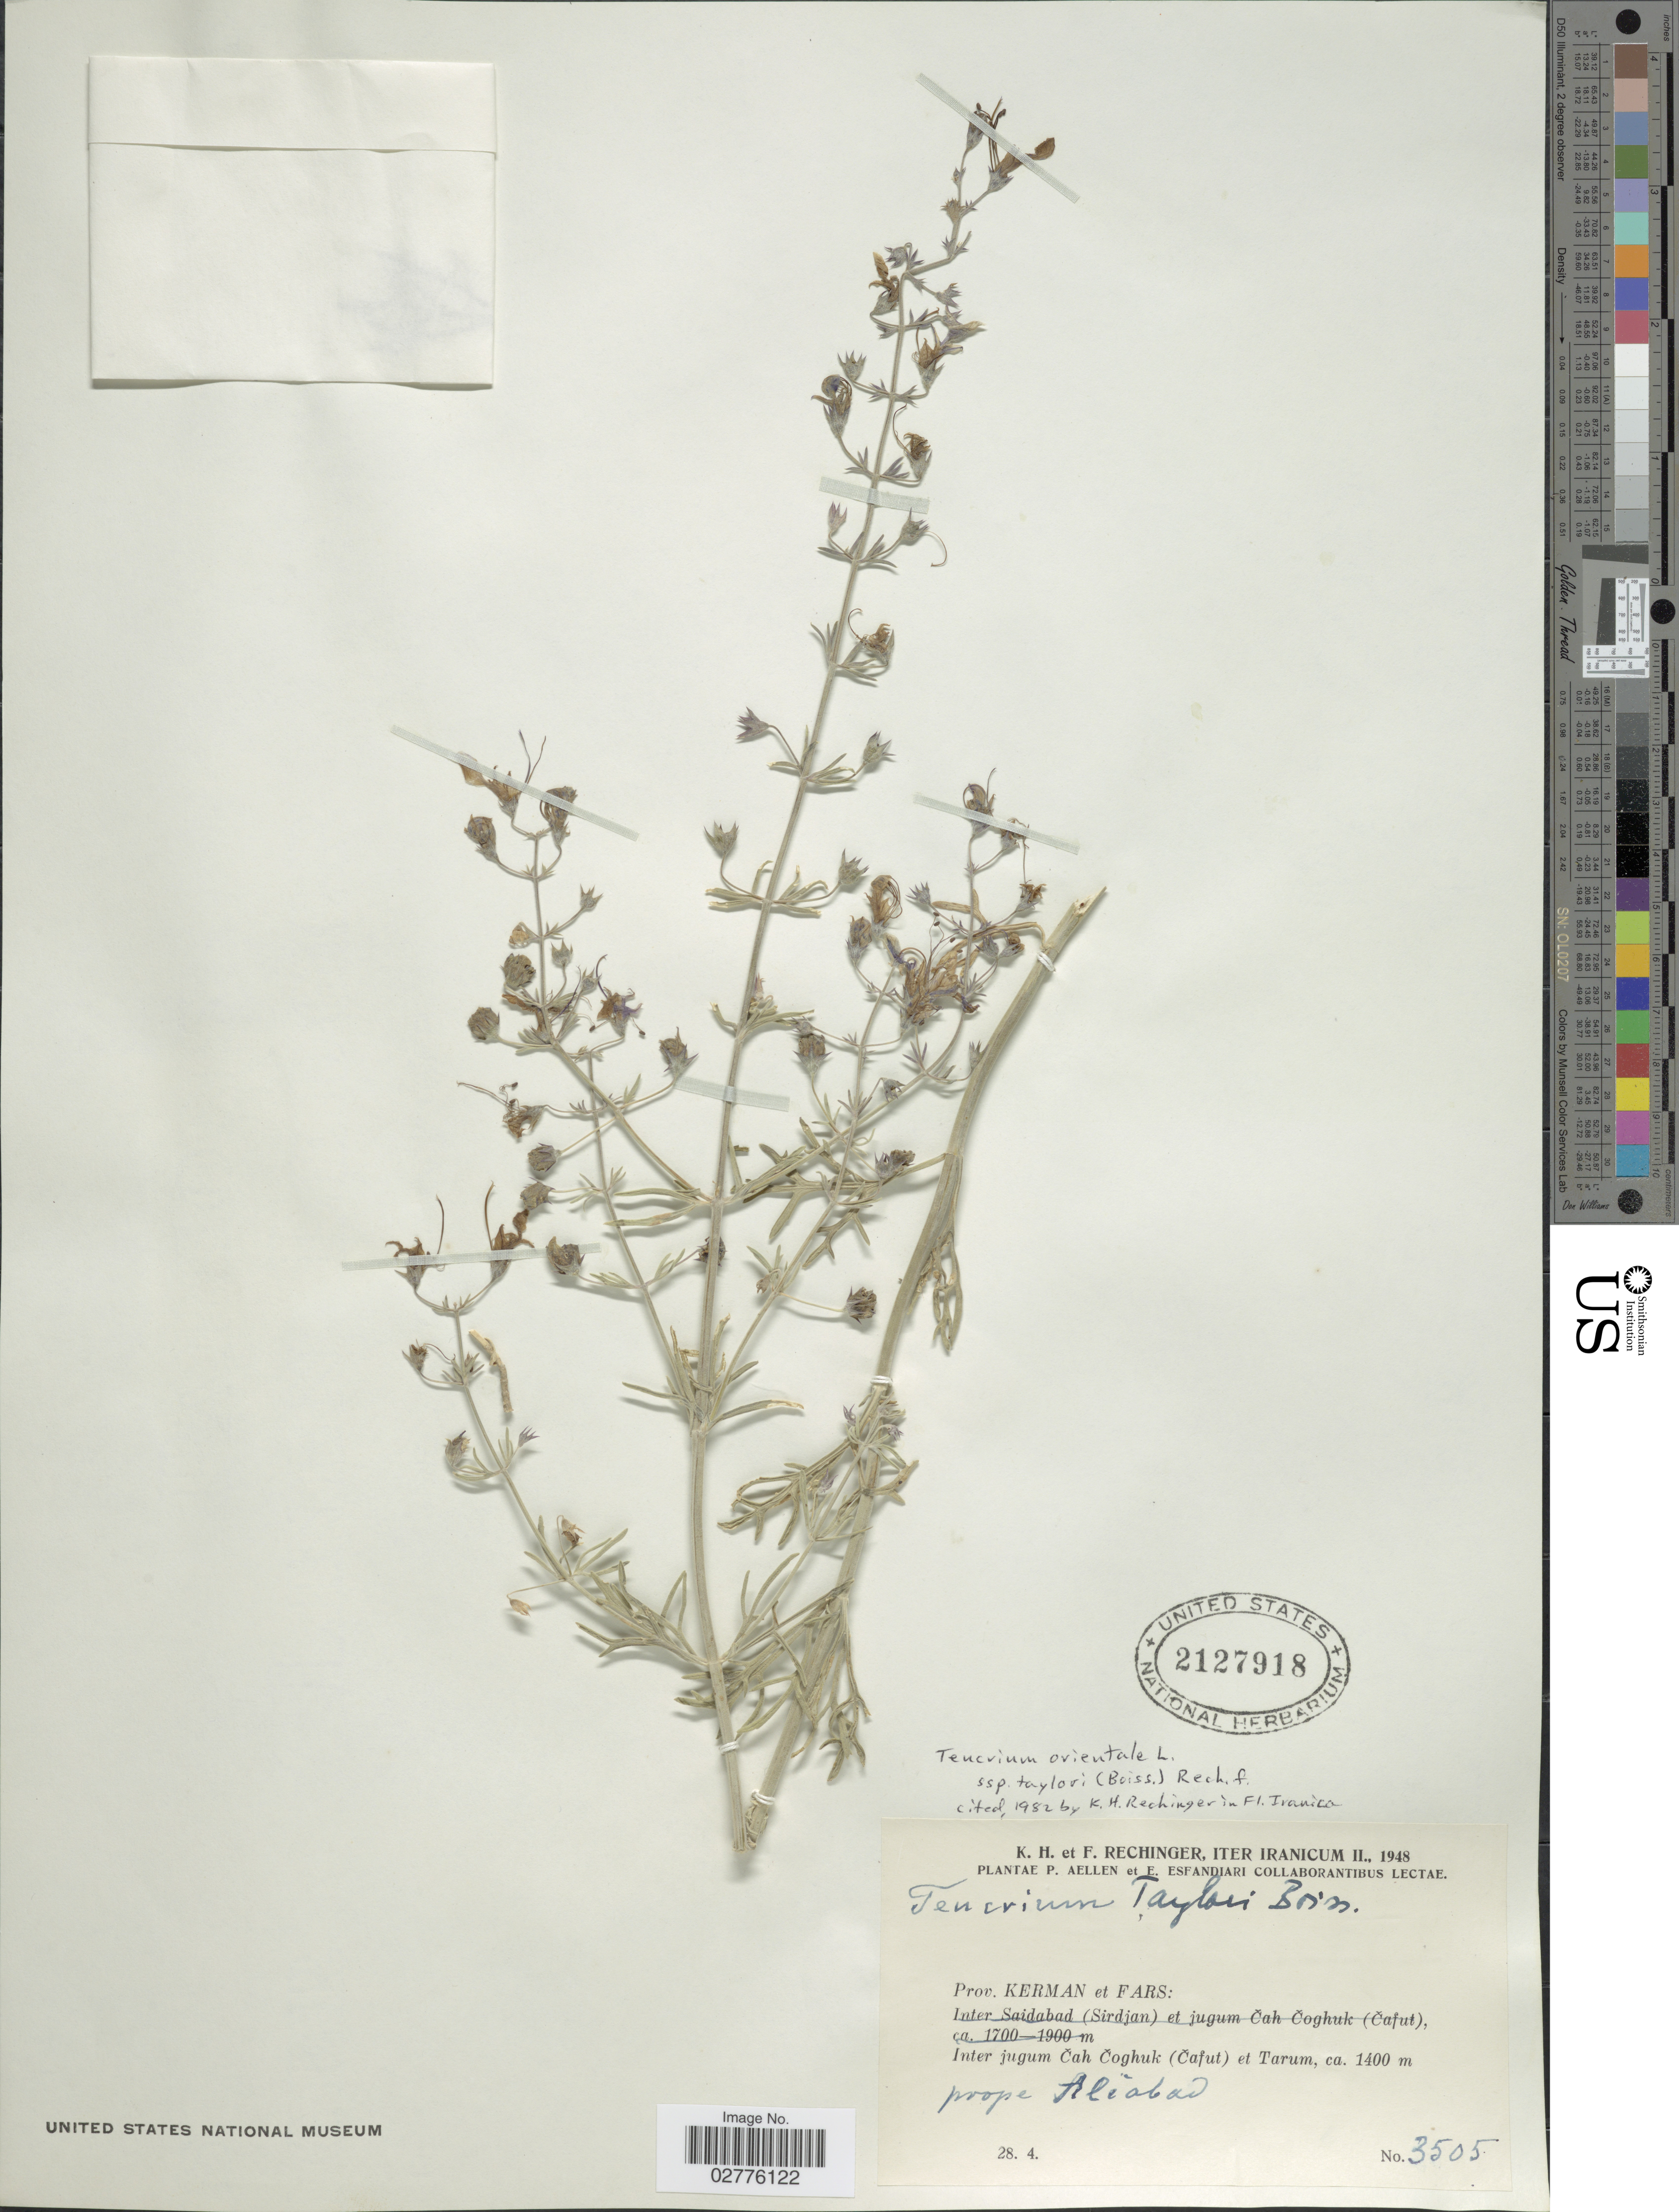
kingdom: Plantae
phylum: Tracheophyta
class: Magnoliopsida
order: Lamiales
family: Lamiaceae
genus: Teucrium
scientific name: Teucrium orientale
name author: L.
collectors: K. H. Rechinger & F. Rechinger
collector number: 3505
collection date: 1948-04-28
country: Iran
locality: Prov. Kerman et Fars: Inter jugum Cah Coghuk (Cafut) et Tarum, prope Aliabad.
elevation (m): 1400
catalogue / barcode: US 2127918